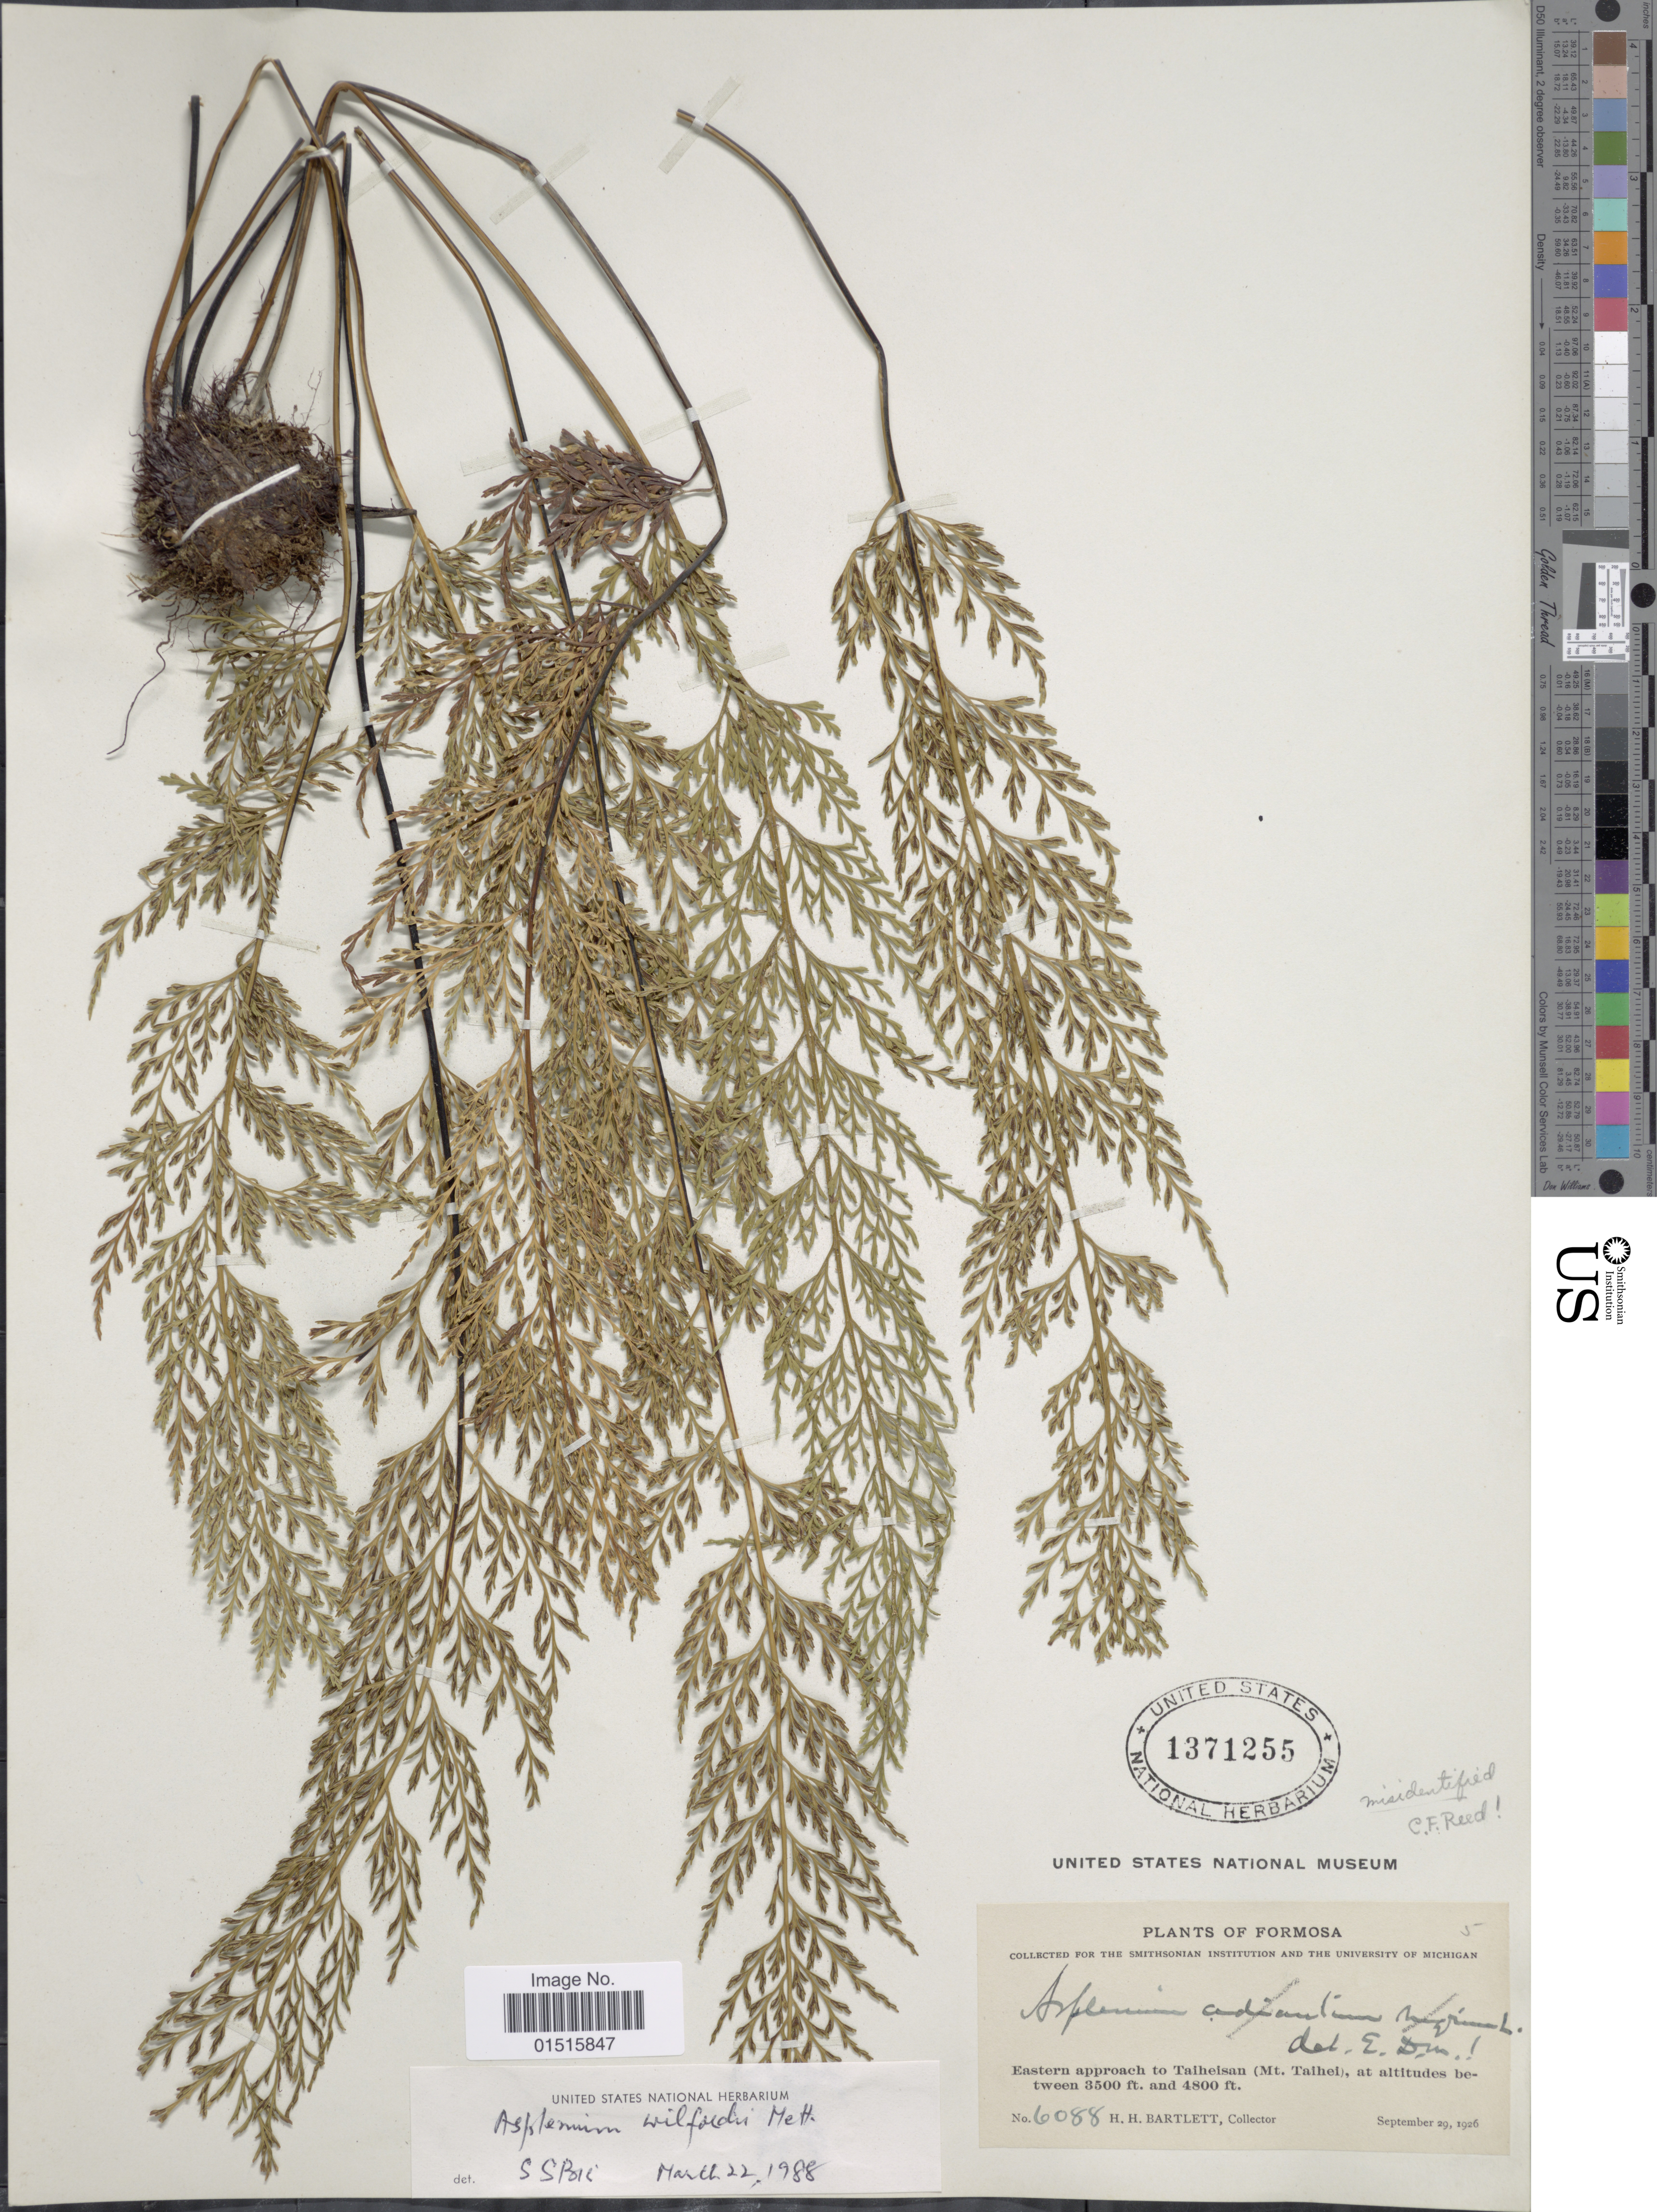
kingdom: Plantae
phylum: Tracheophyta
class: Polypodiopsida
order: Polypodiales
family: Aspleniaceae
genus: Asplenium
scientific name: Asplenium wilfordii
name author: Mett. ex Kuhn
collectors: H. H. Bartlett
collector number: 6088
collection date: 1926-09-29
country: Taiwan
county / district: Yilan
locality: Eastern approach to Taiheisan (Mt. Taihei). Formosa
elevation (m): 1067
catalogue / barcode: US 1371255